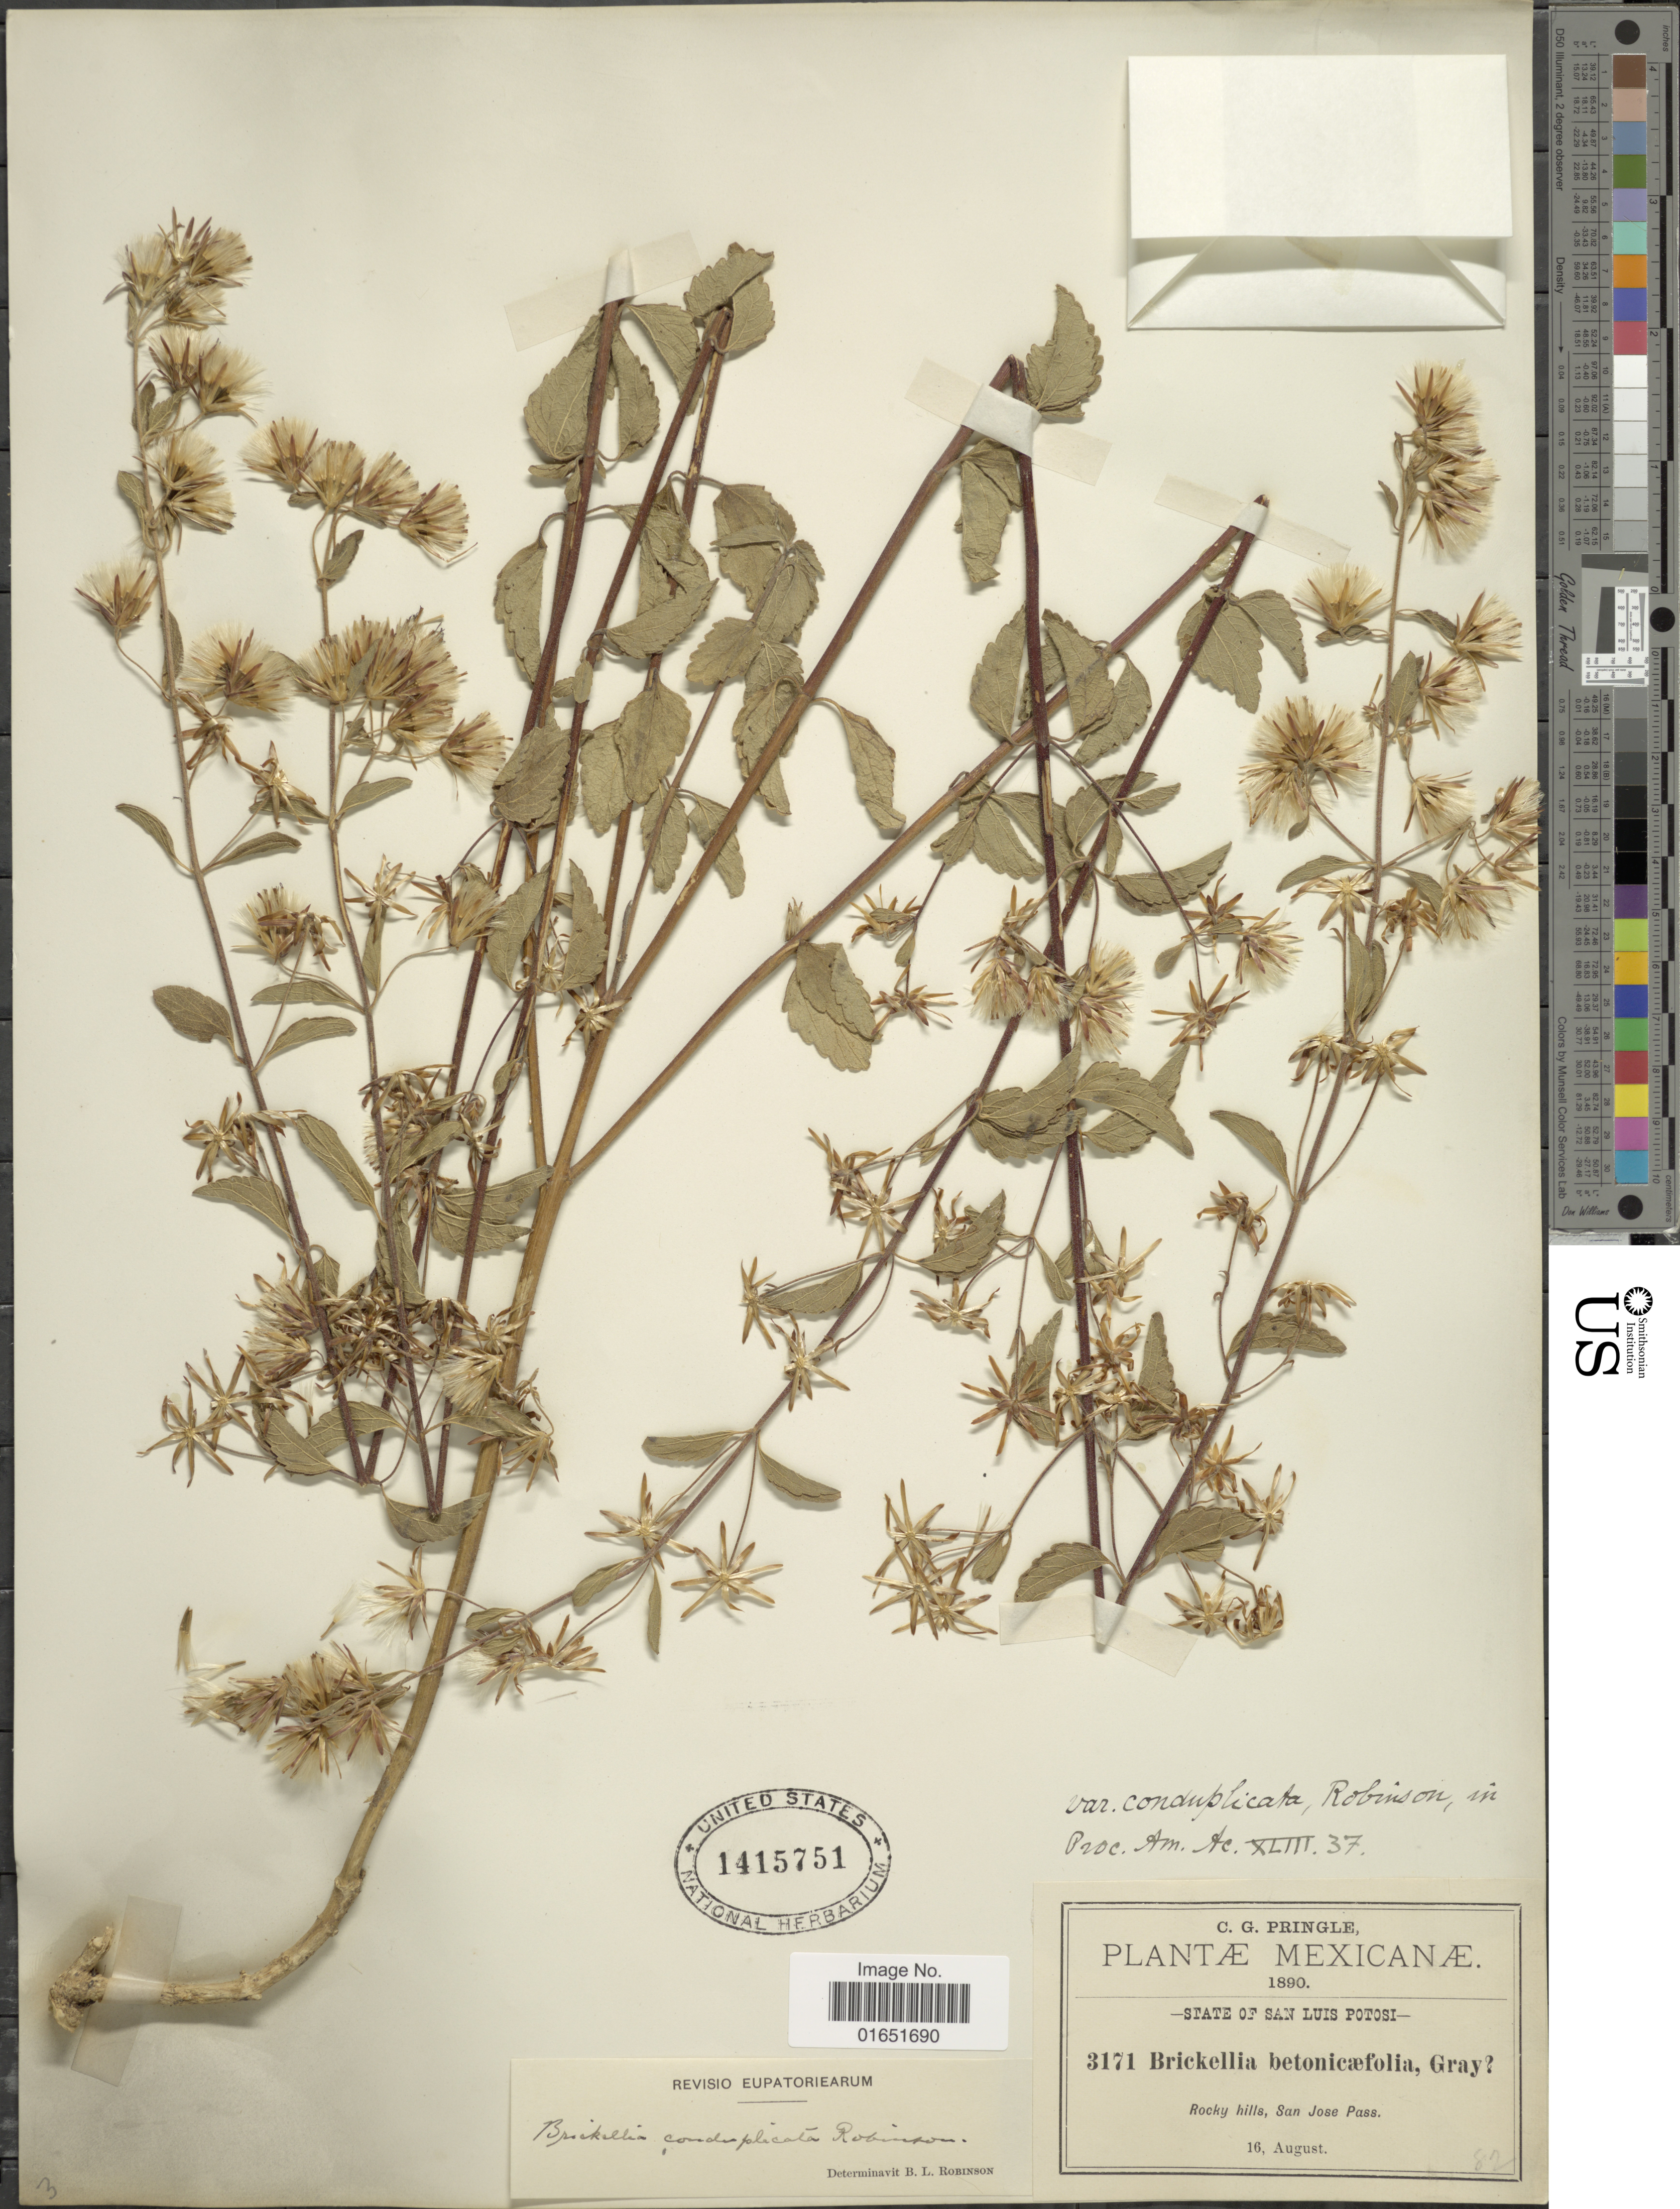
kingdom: Plantae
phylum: Tracheophyta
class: Magnoliopsida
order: Asterales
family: Asteraceae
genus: Brickellia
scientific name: Brickellia conduplicata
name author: (B.L. Rob.) B.L. Rob.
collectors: C. G. Pringle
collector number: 3171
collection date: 1890-08-16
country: Mexico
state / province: San Luis Potosí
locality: Rocky hills, San Jose Pas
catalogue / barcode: US 1415751